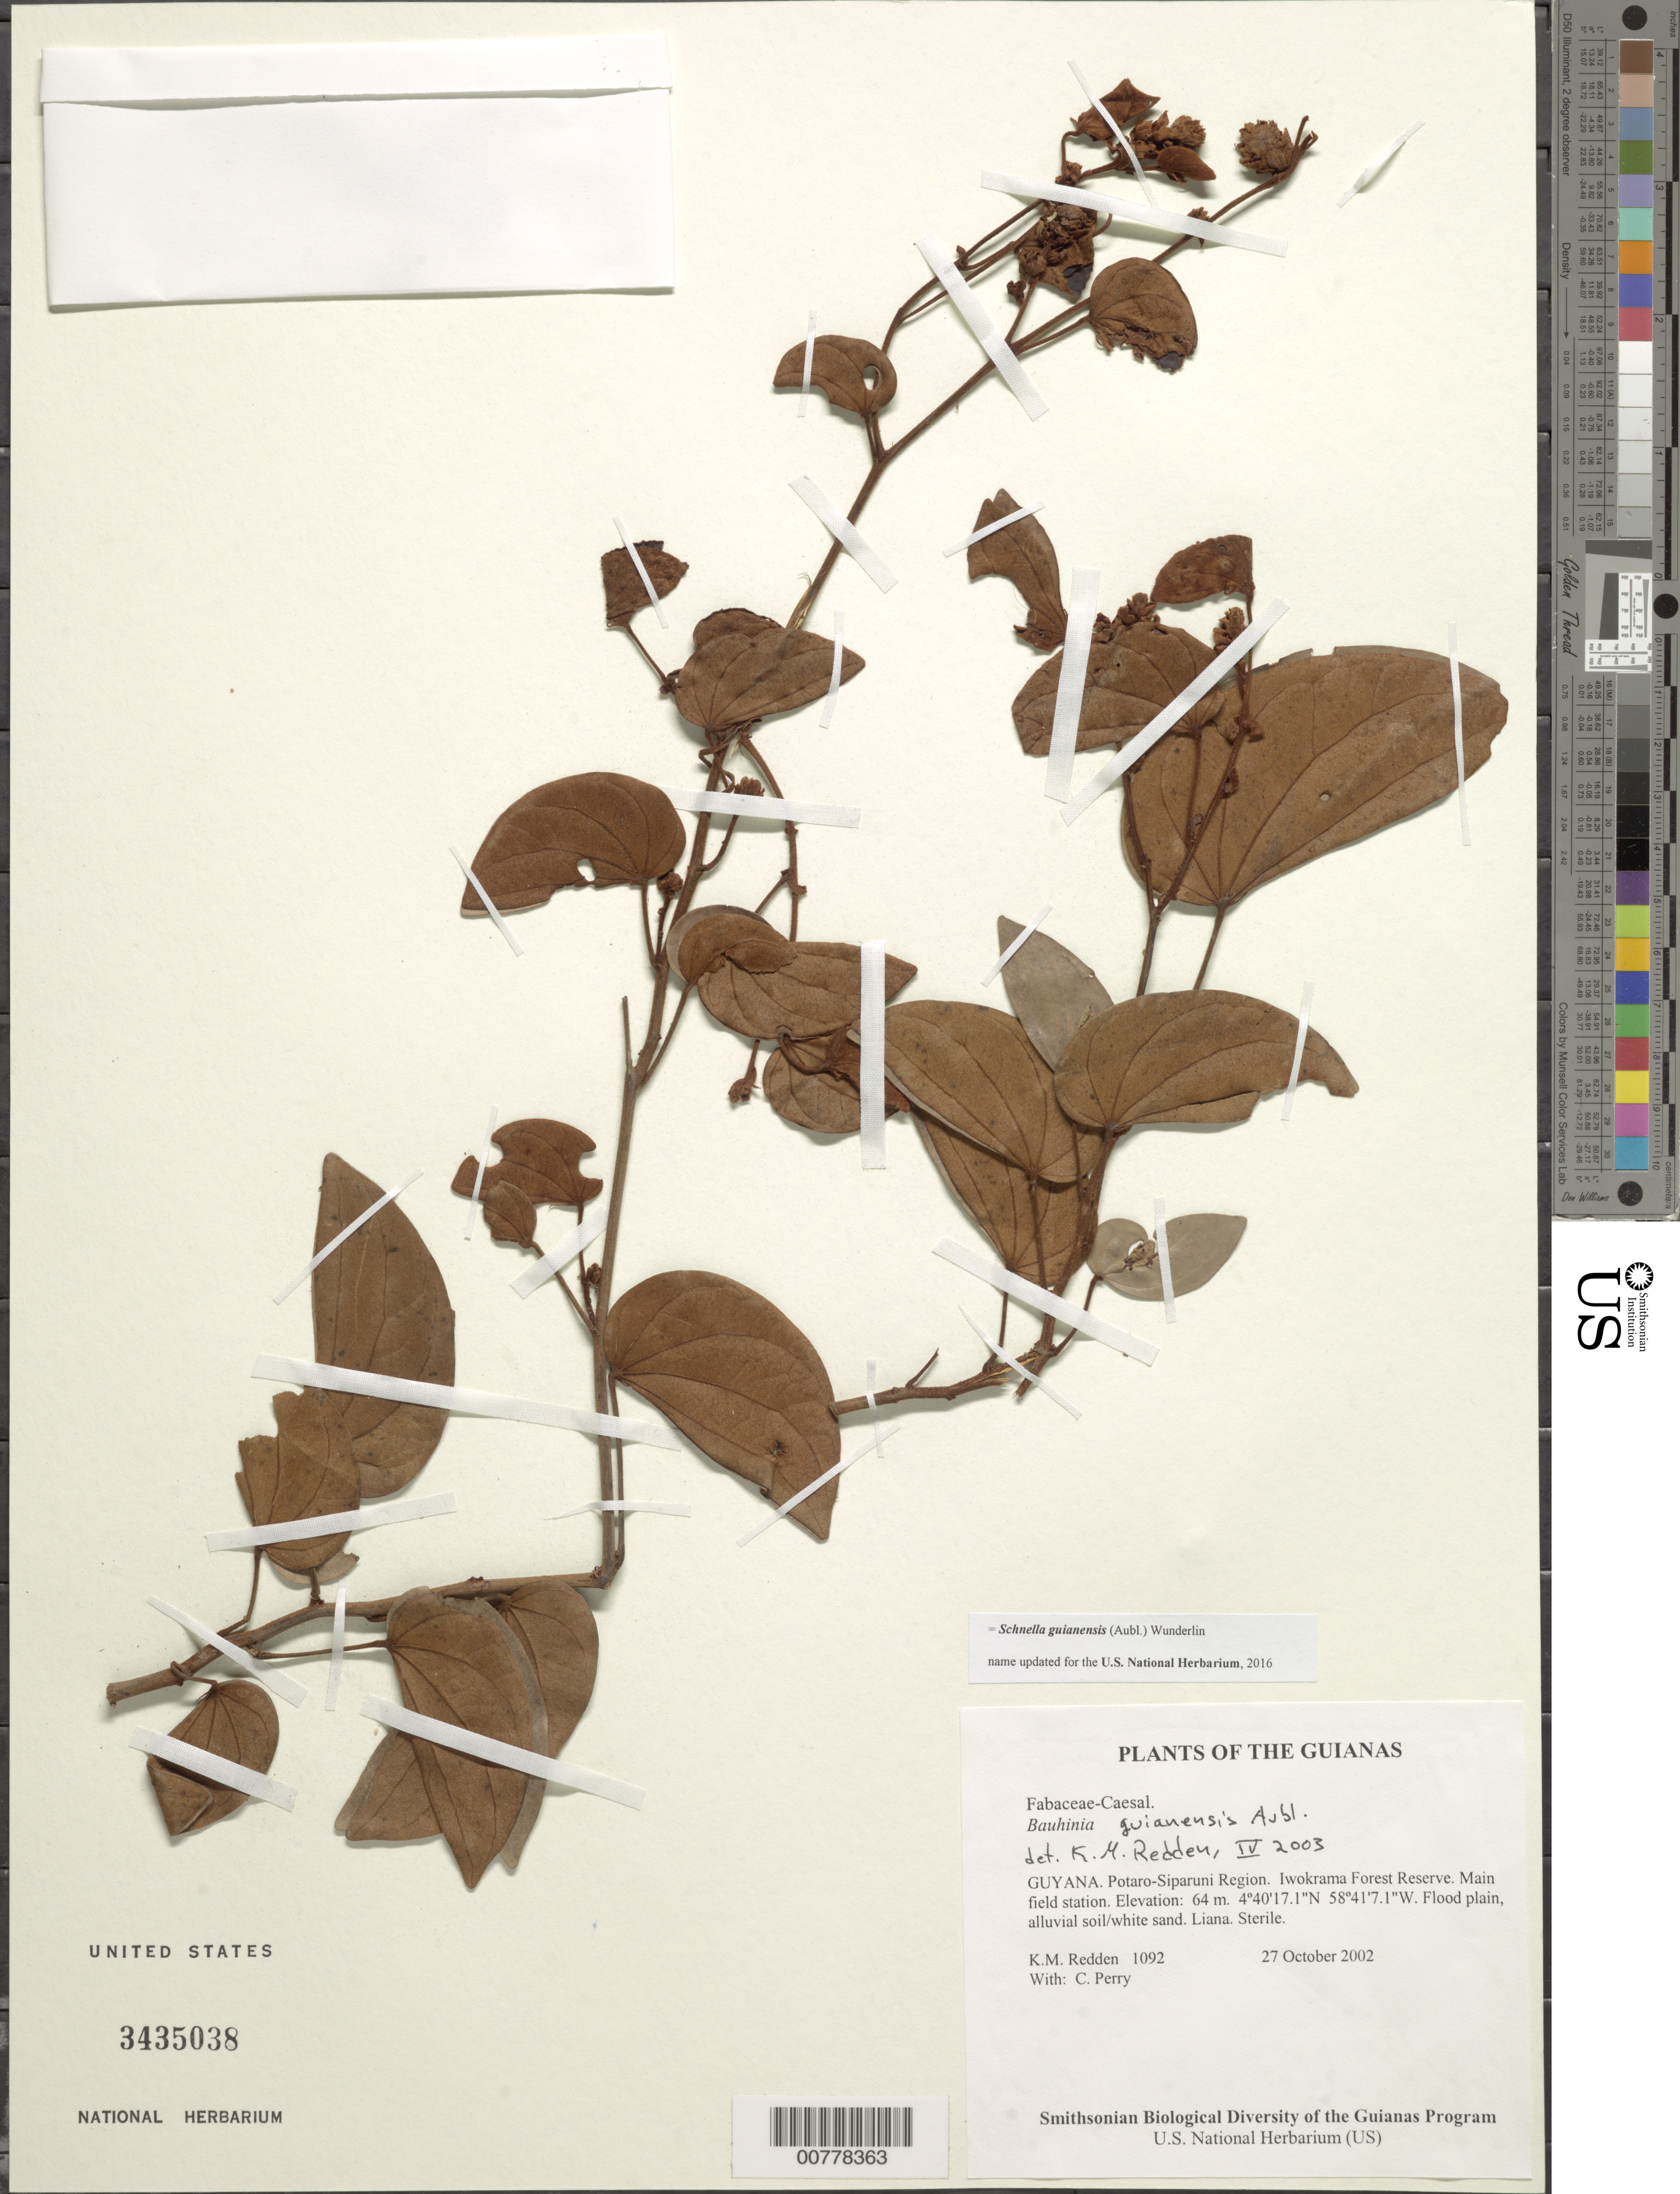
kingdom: Plantae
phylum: Tracheophyta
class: Magnoliopsida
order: Fabales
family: Fabaceae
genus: Schnella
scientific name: Schnella guianensis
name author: (Aubl.) Wunderlin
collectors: K. M. Redden & C. Perry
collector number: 1092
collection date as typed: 27 October 2002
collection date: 2002-10-27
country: Guyana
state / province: Potaro-Siparuni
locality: Iwokrama Forest Reserve. Main field station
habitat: Flood plain, alluvial soil/white sand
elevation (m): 64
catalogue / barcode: US 3435038